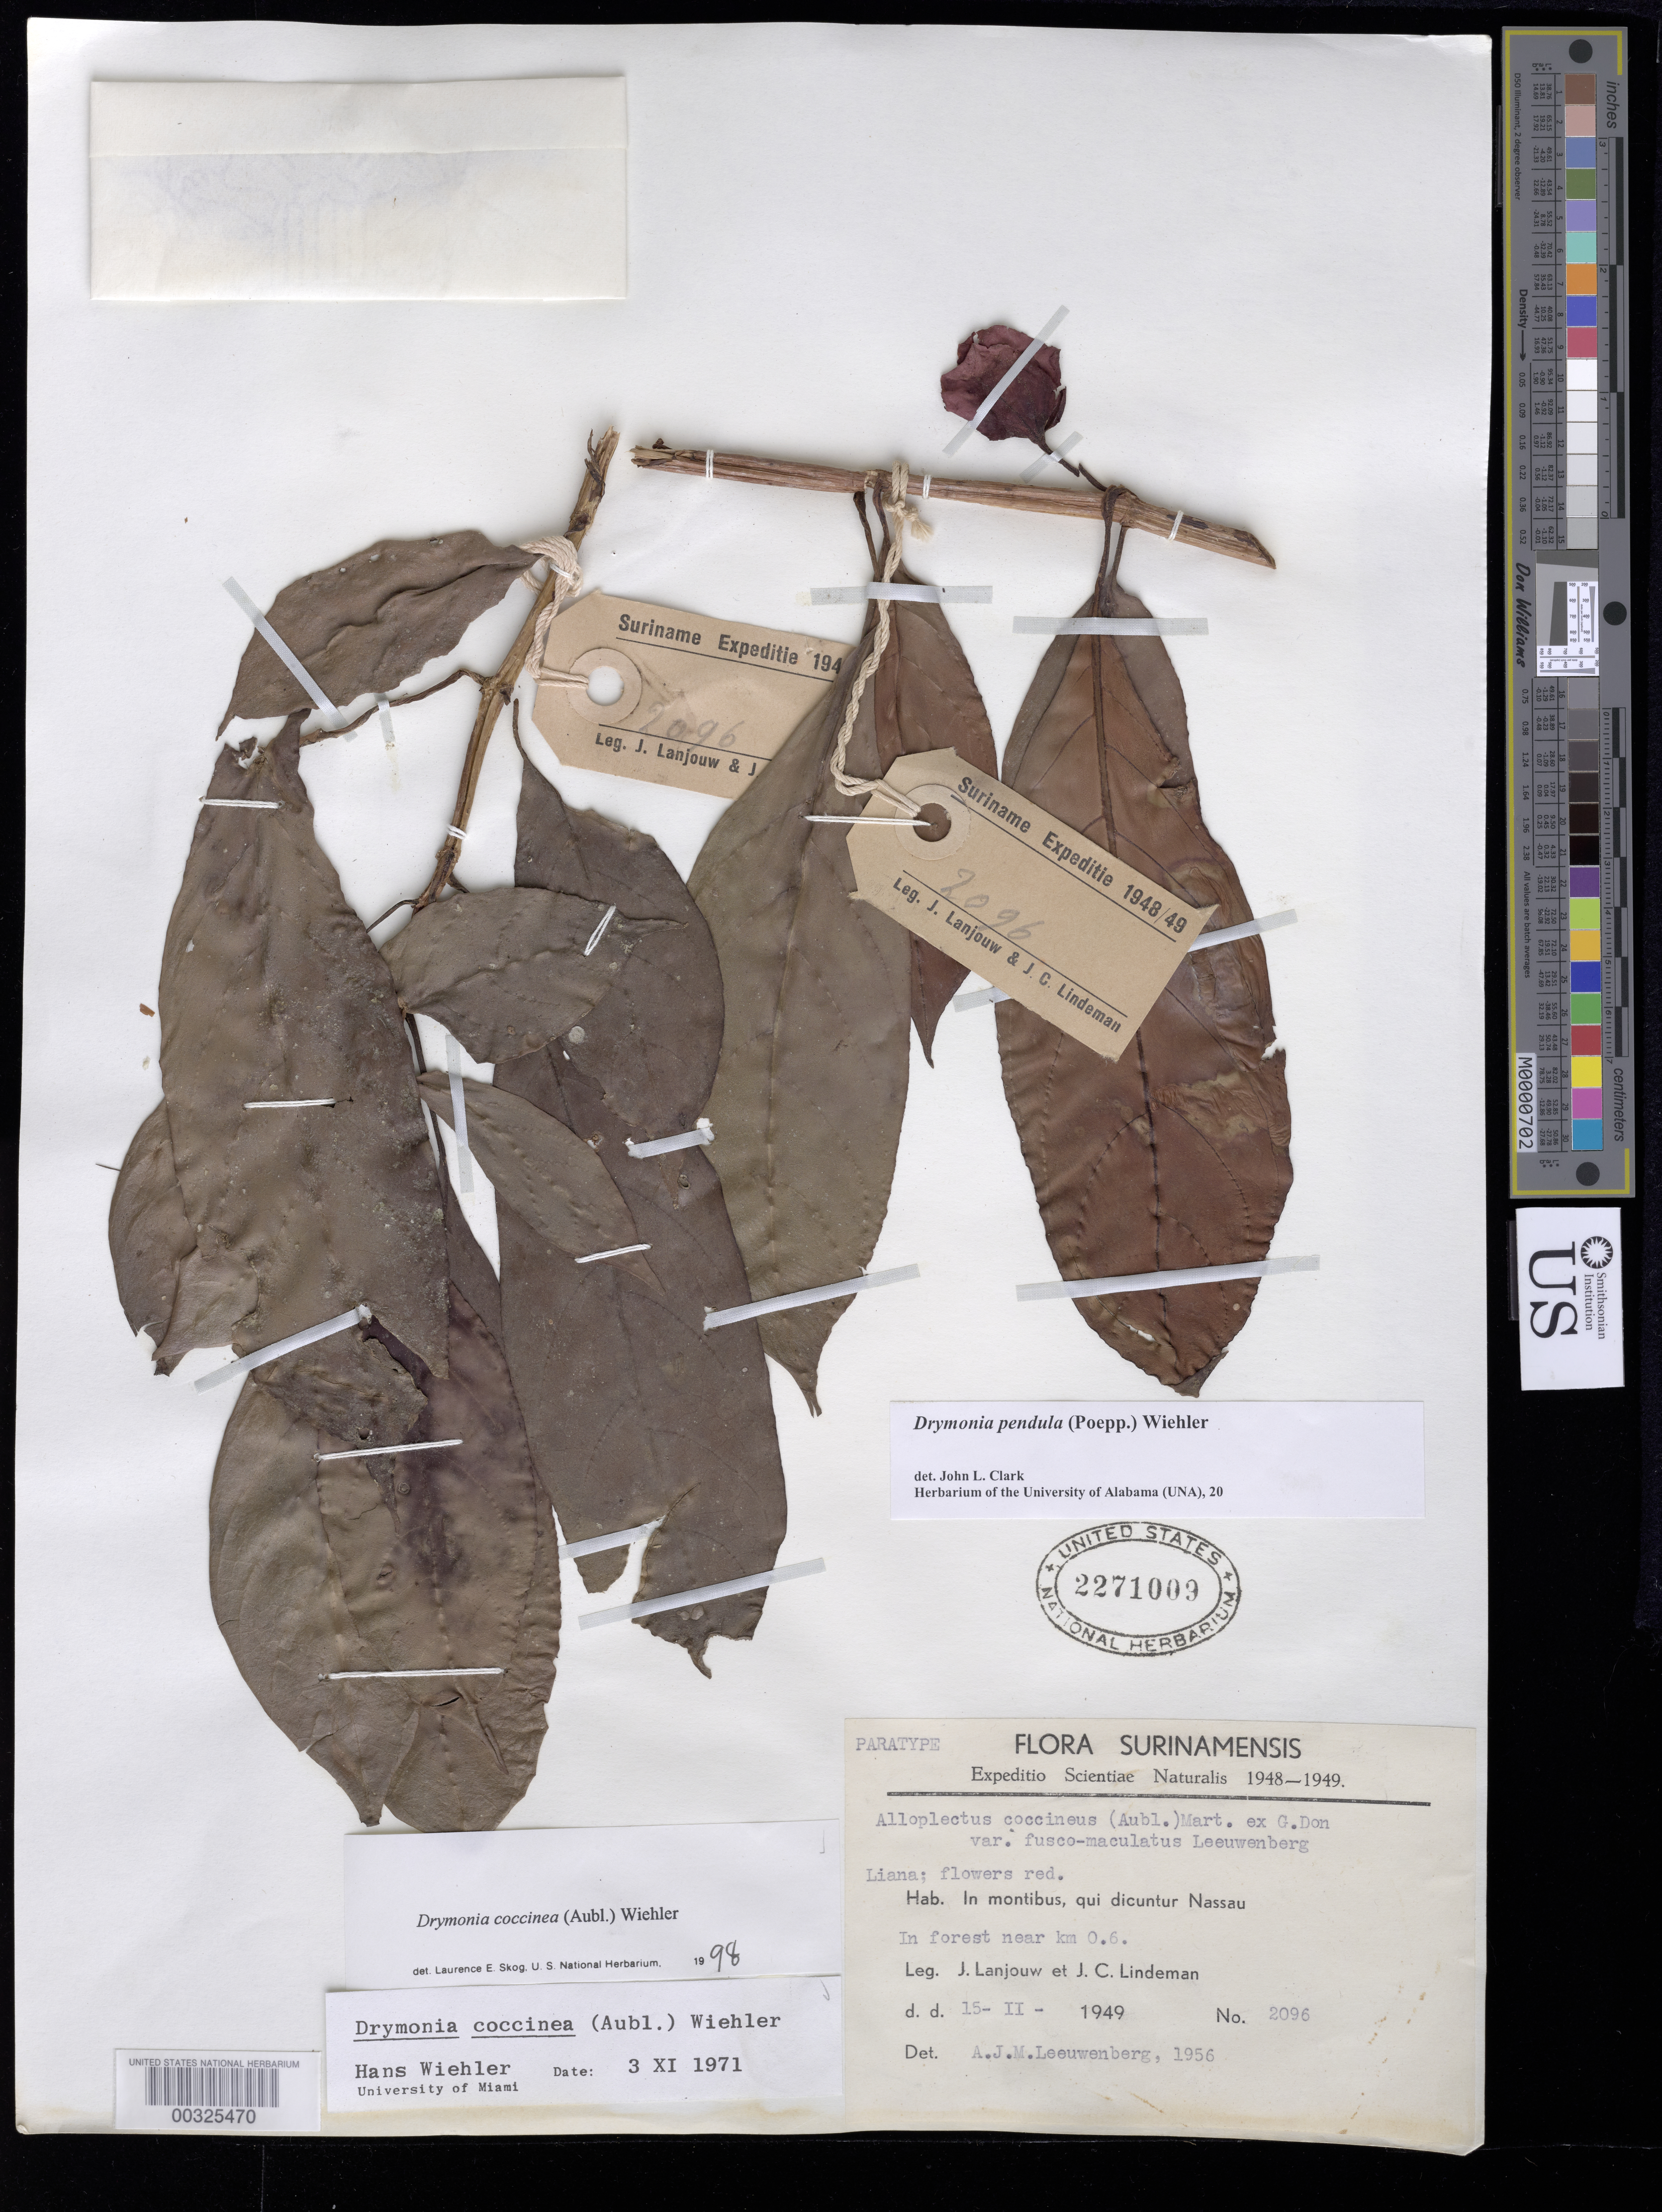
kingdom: Plantae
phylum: Tracheophyta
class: Magnoliopsida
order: Lamiales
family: Gesneriaceae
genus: Drymonia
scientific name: Drymonia coccinea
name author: (Aubl.) Wiehler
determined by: Skog, Laurence E.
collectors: J. Lanjouw & J. C. Lindeman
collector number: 2096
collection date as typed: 15 Feb 1949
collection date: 1949-02-15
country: Suriname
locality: In montibus, qui dicuntur Nassau; in forest near km 0.6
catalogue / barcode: US 2271009